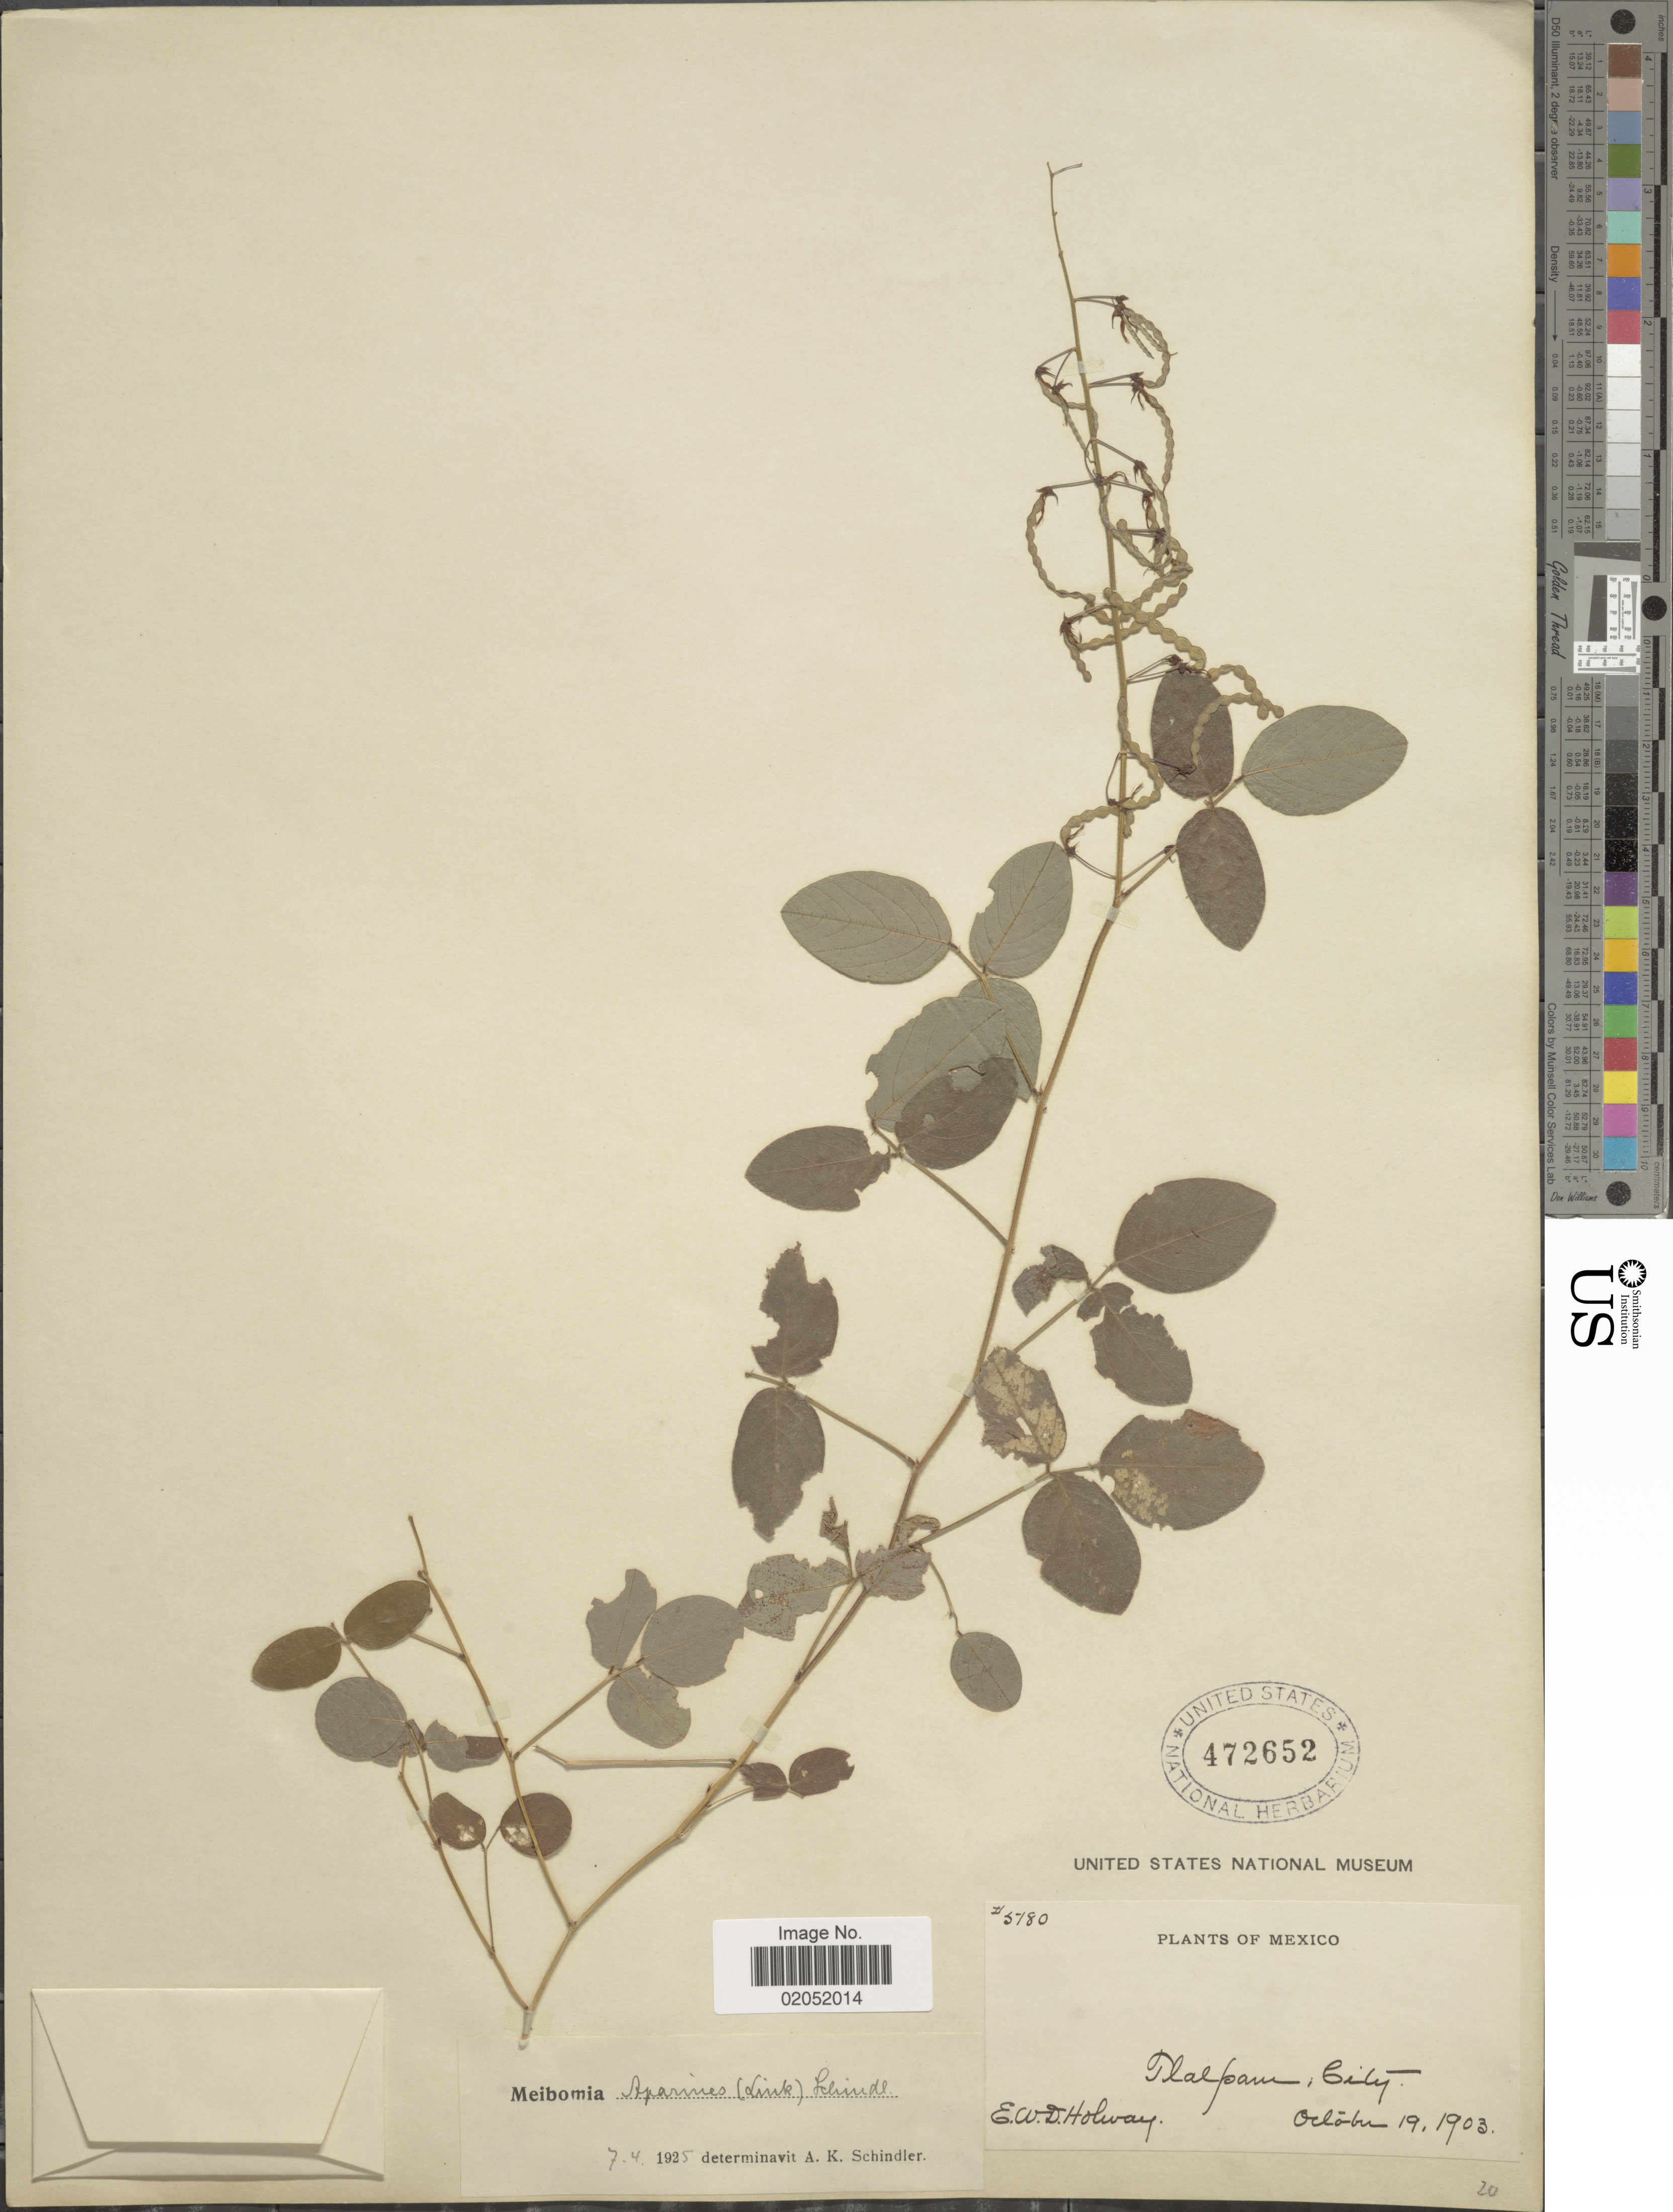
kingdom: Plantae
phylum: Tracheophyta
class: Magnoliopsida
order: Fabales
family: Fabaceae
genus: Desmodium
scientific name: Desmodium aparines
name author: (Link) DC.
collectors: E. W. D. Holway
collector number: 5780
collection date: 1903-10-19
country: Mexico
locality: Tlalpam City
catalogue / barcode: US 472652